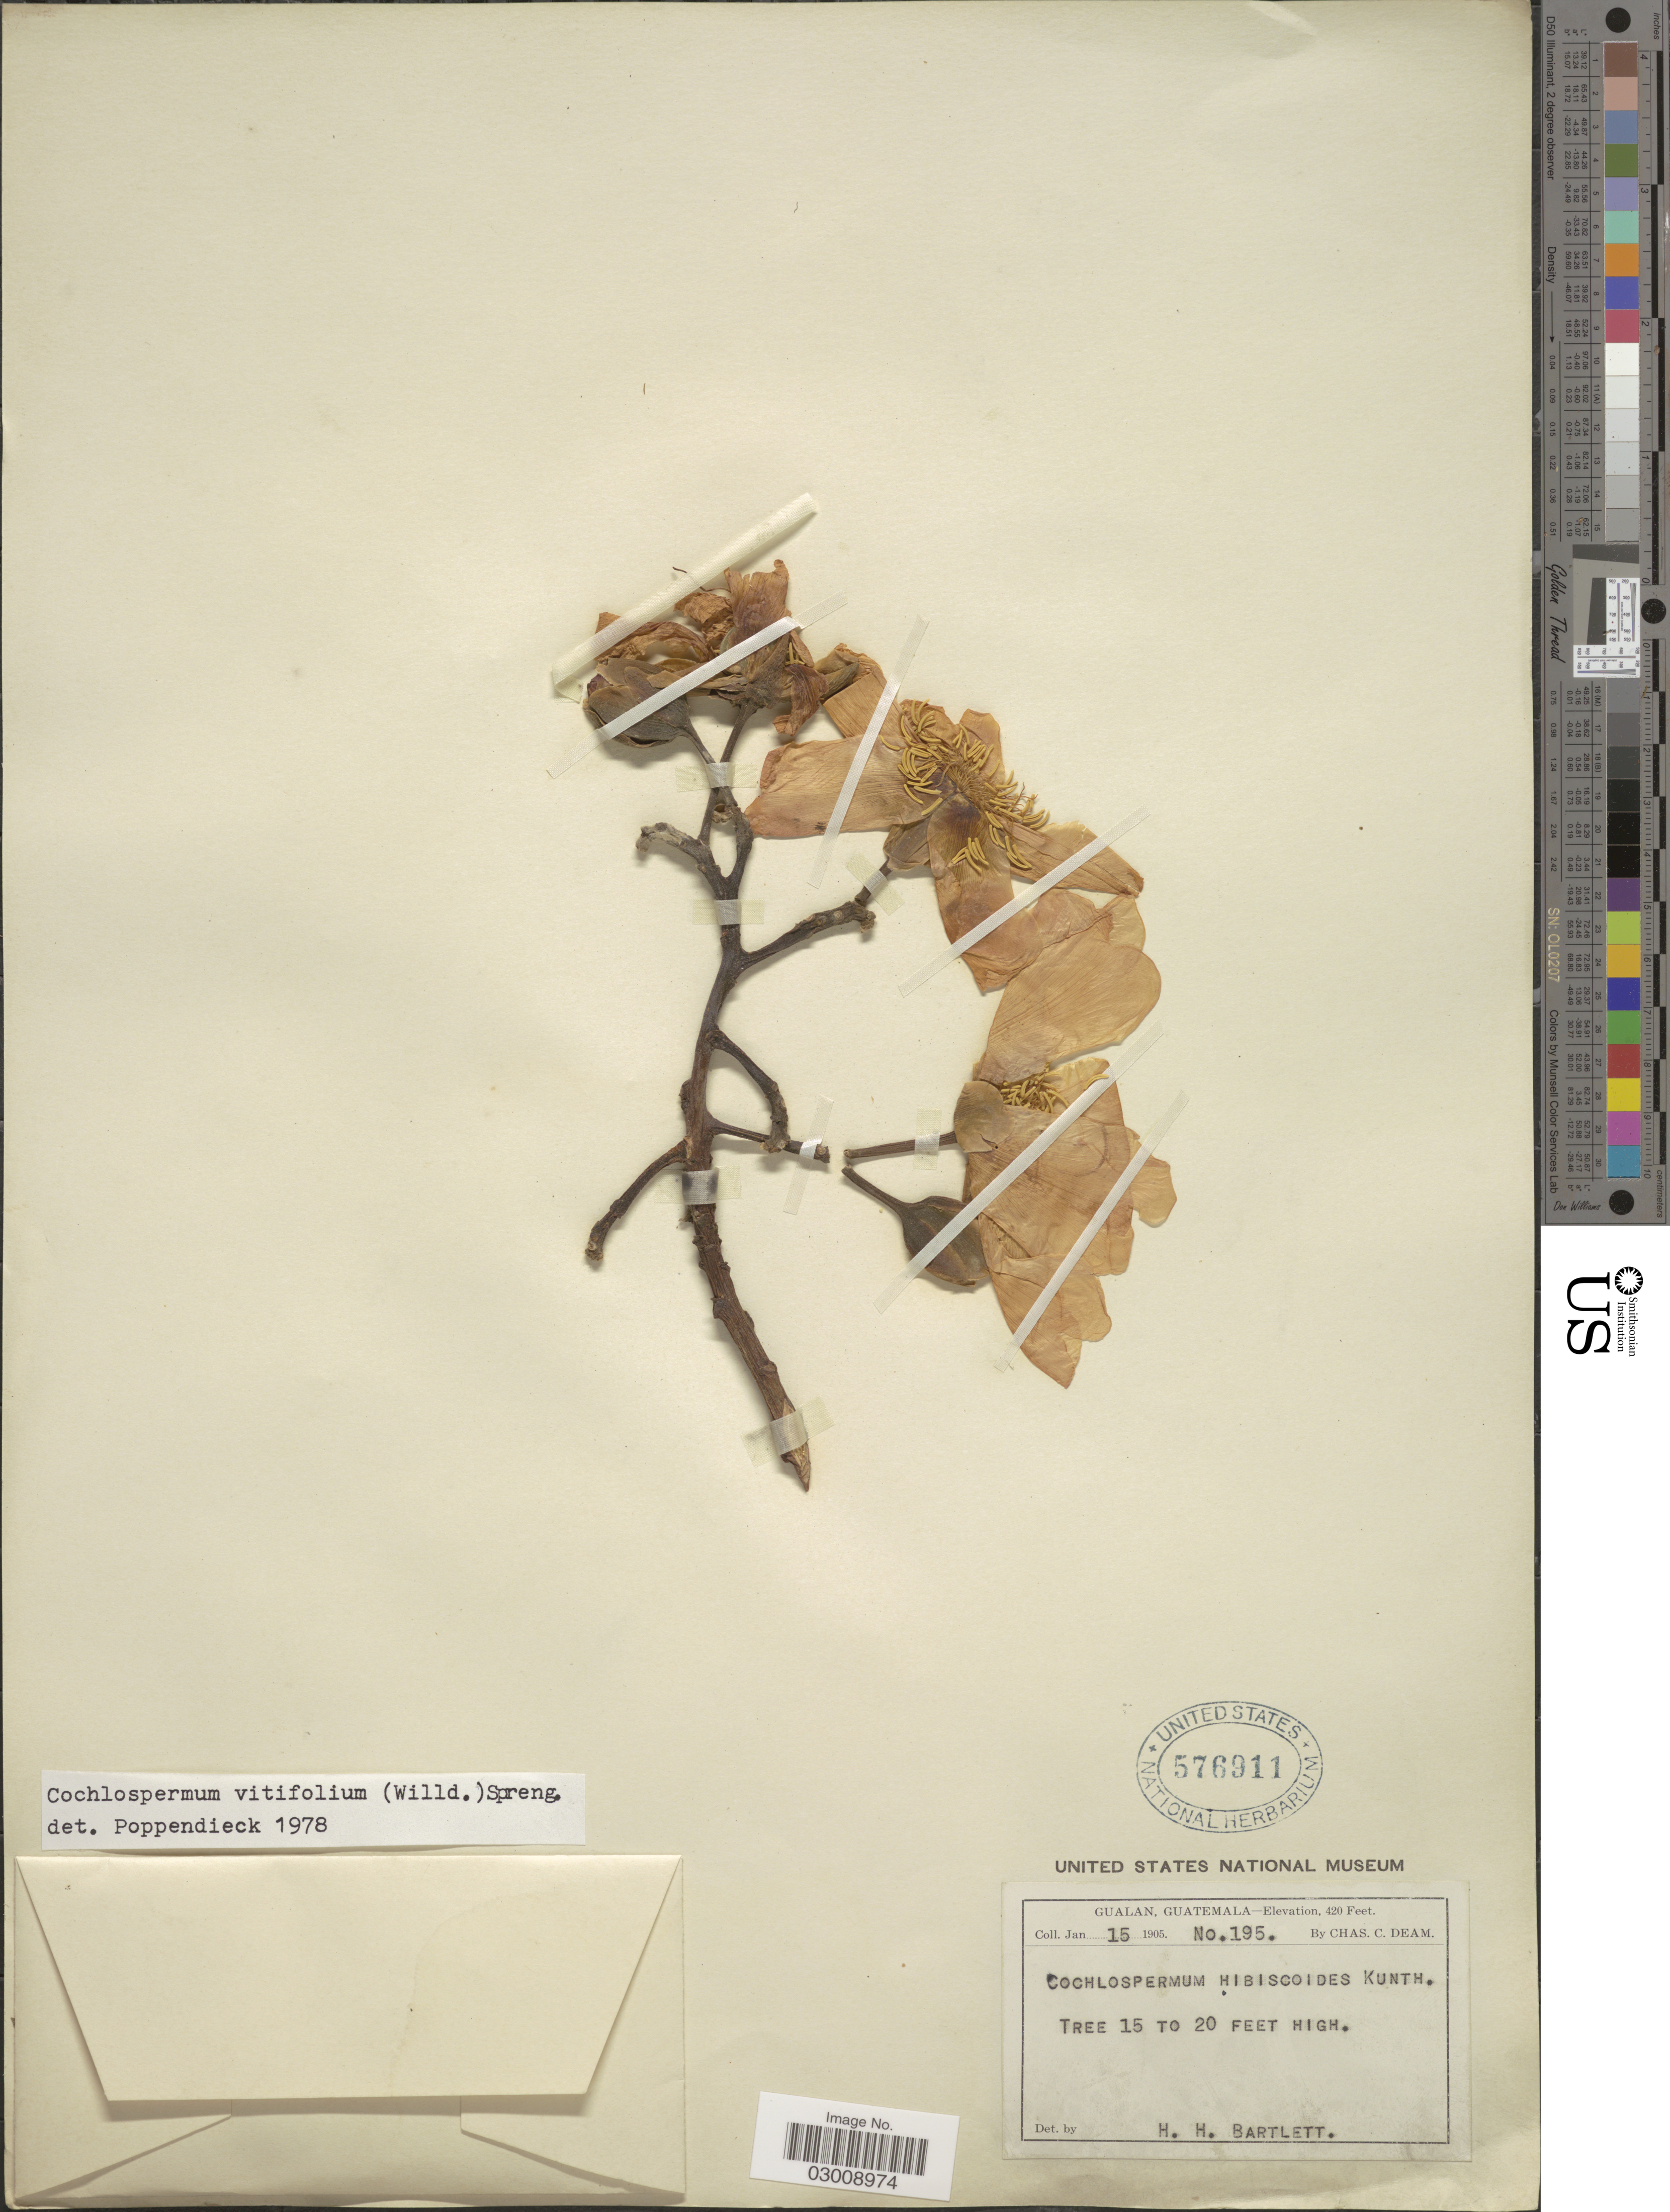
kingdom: Plantae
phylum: Tracheophyta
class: Magnoliopsida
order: Malvales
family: Cochlospermaceae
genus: Cochlospermum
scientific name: Cochlospermum vitifolium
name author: (Willd.) Spreng.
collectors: C. C. Deam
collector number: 195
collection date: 1905-01-15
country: Guatemala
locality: Gualan.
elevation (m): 128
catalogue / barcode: US 576911